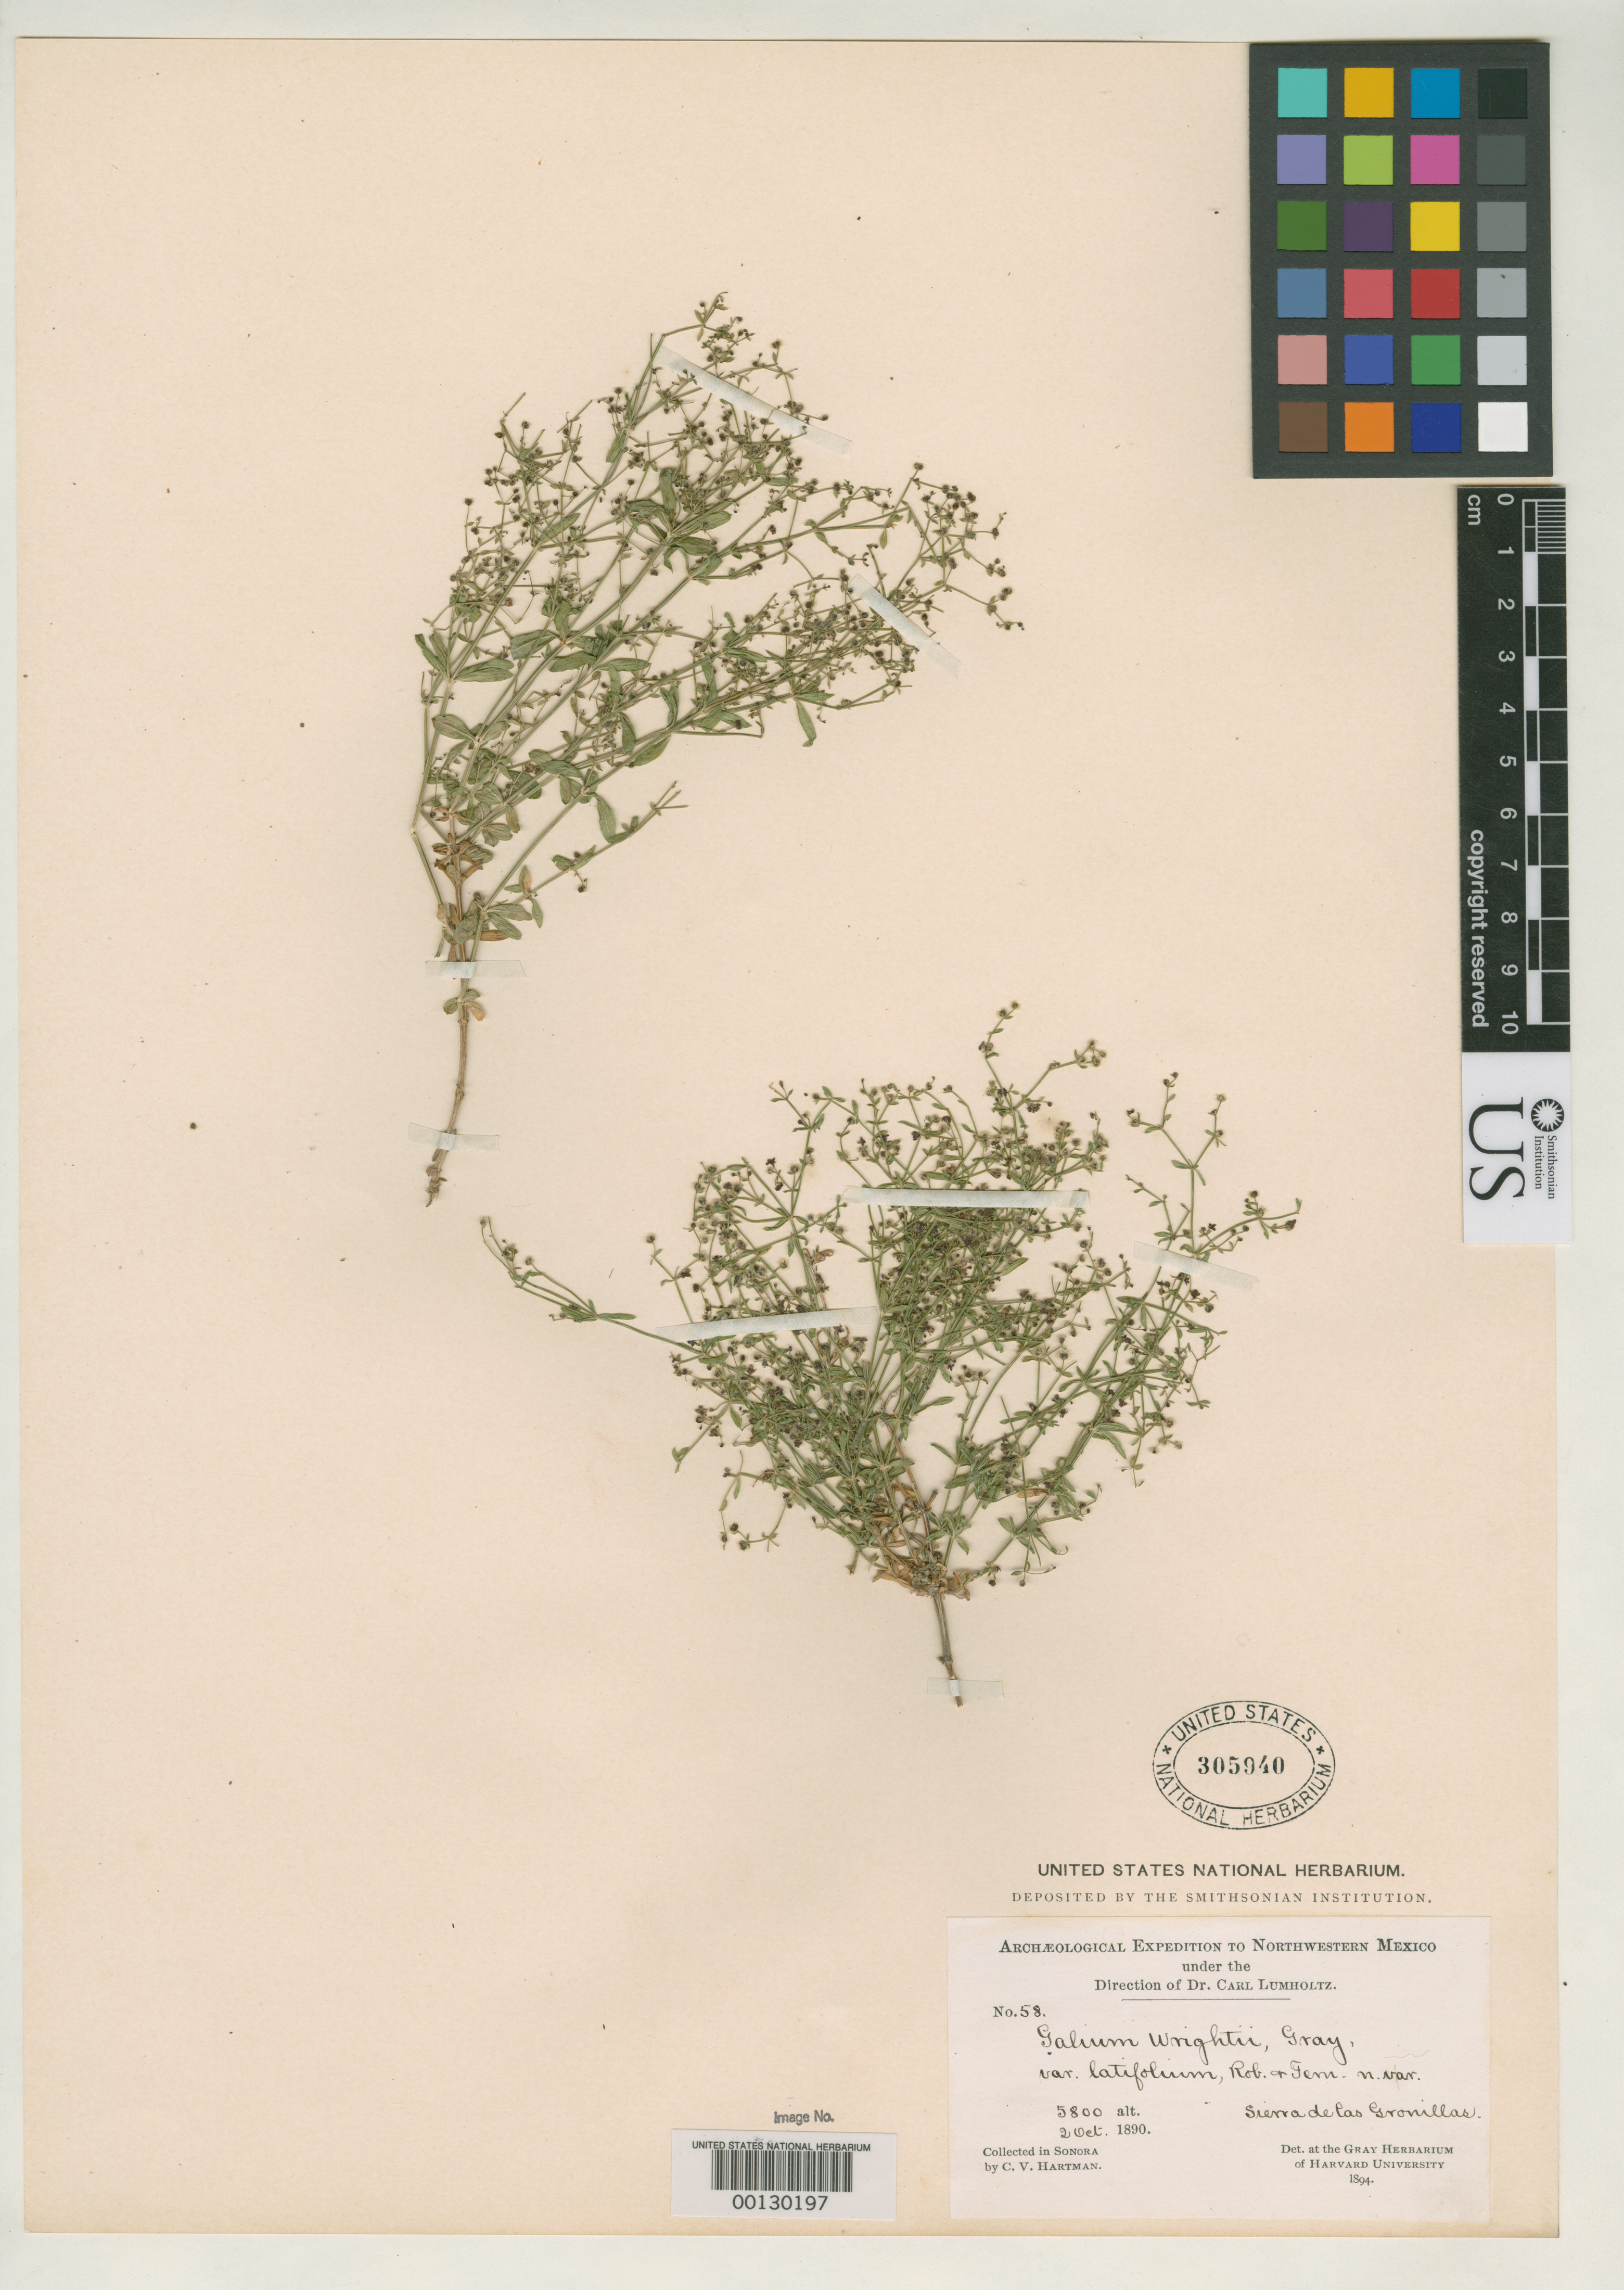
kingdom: Plantae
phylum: Tracheophyta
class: Magnoliopsida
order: Gentianales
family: Rubiaceae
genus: Galium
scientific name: Galium wrightii var. latifolium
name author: B.L. Rob. & Fernald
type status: Isotype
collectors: C. V. Hartman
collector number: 58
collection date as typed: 02 Oct 1890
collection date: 1890-10-02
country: Mexico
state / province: Sonora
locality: Sierra de las Gronillas.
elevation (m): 1768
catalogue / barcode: US 305940